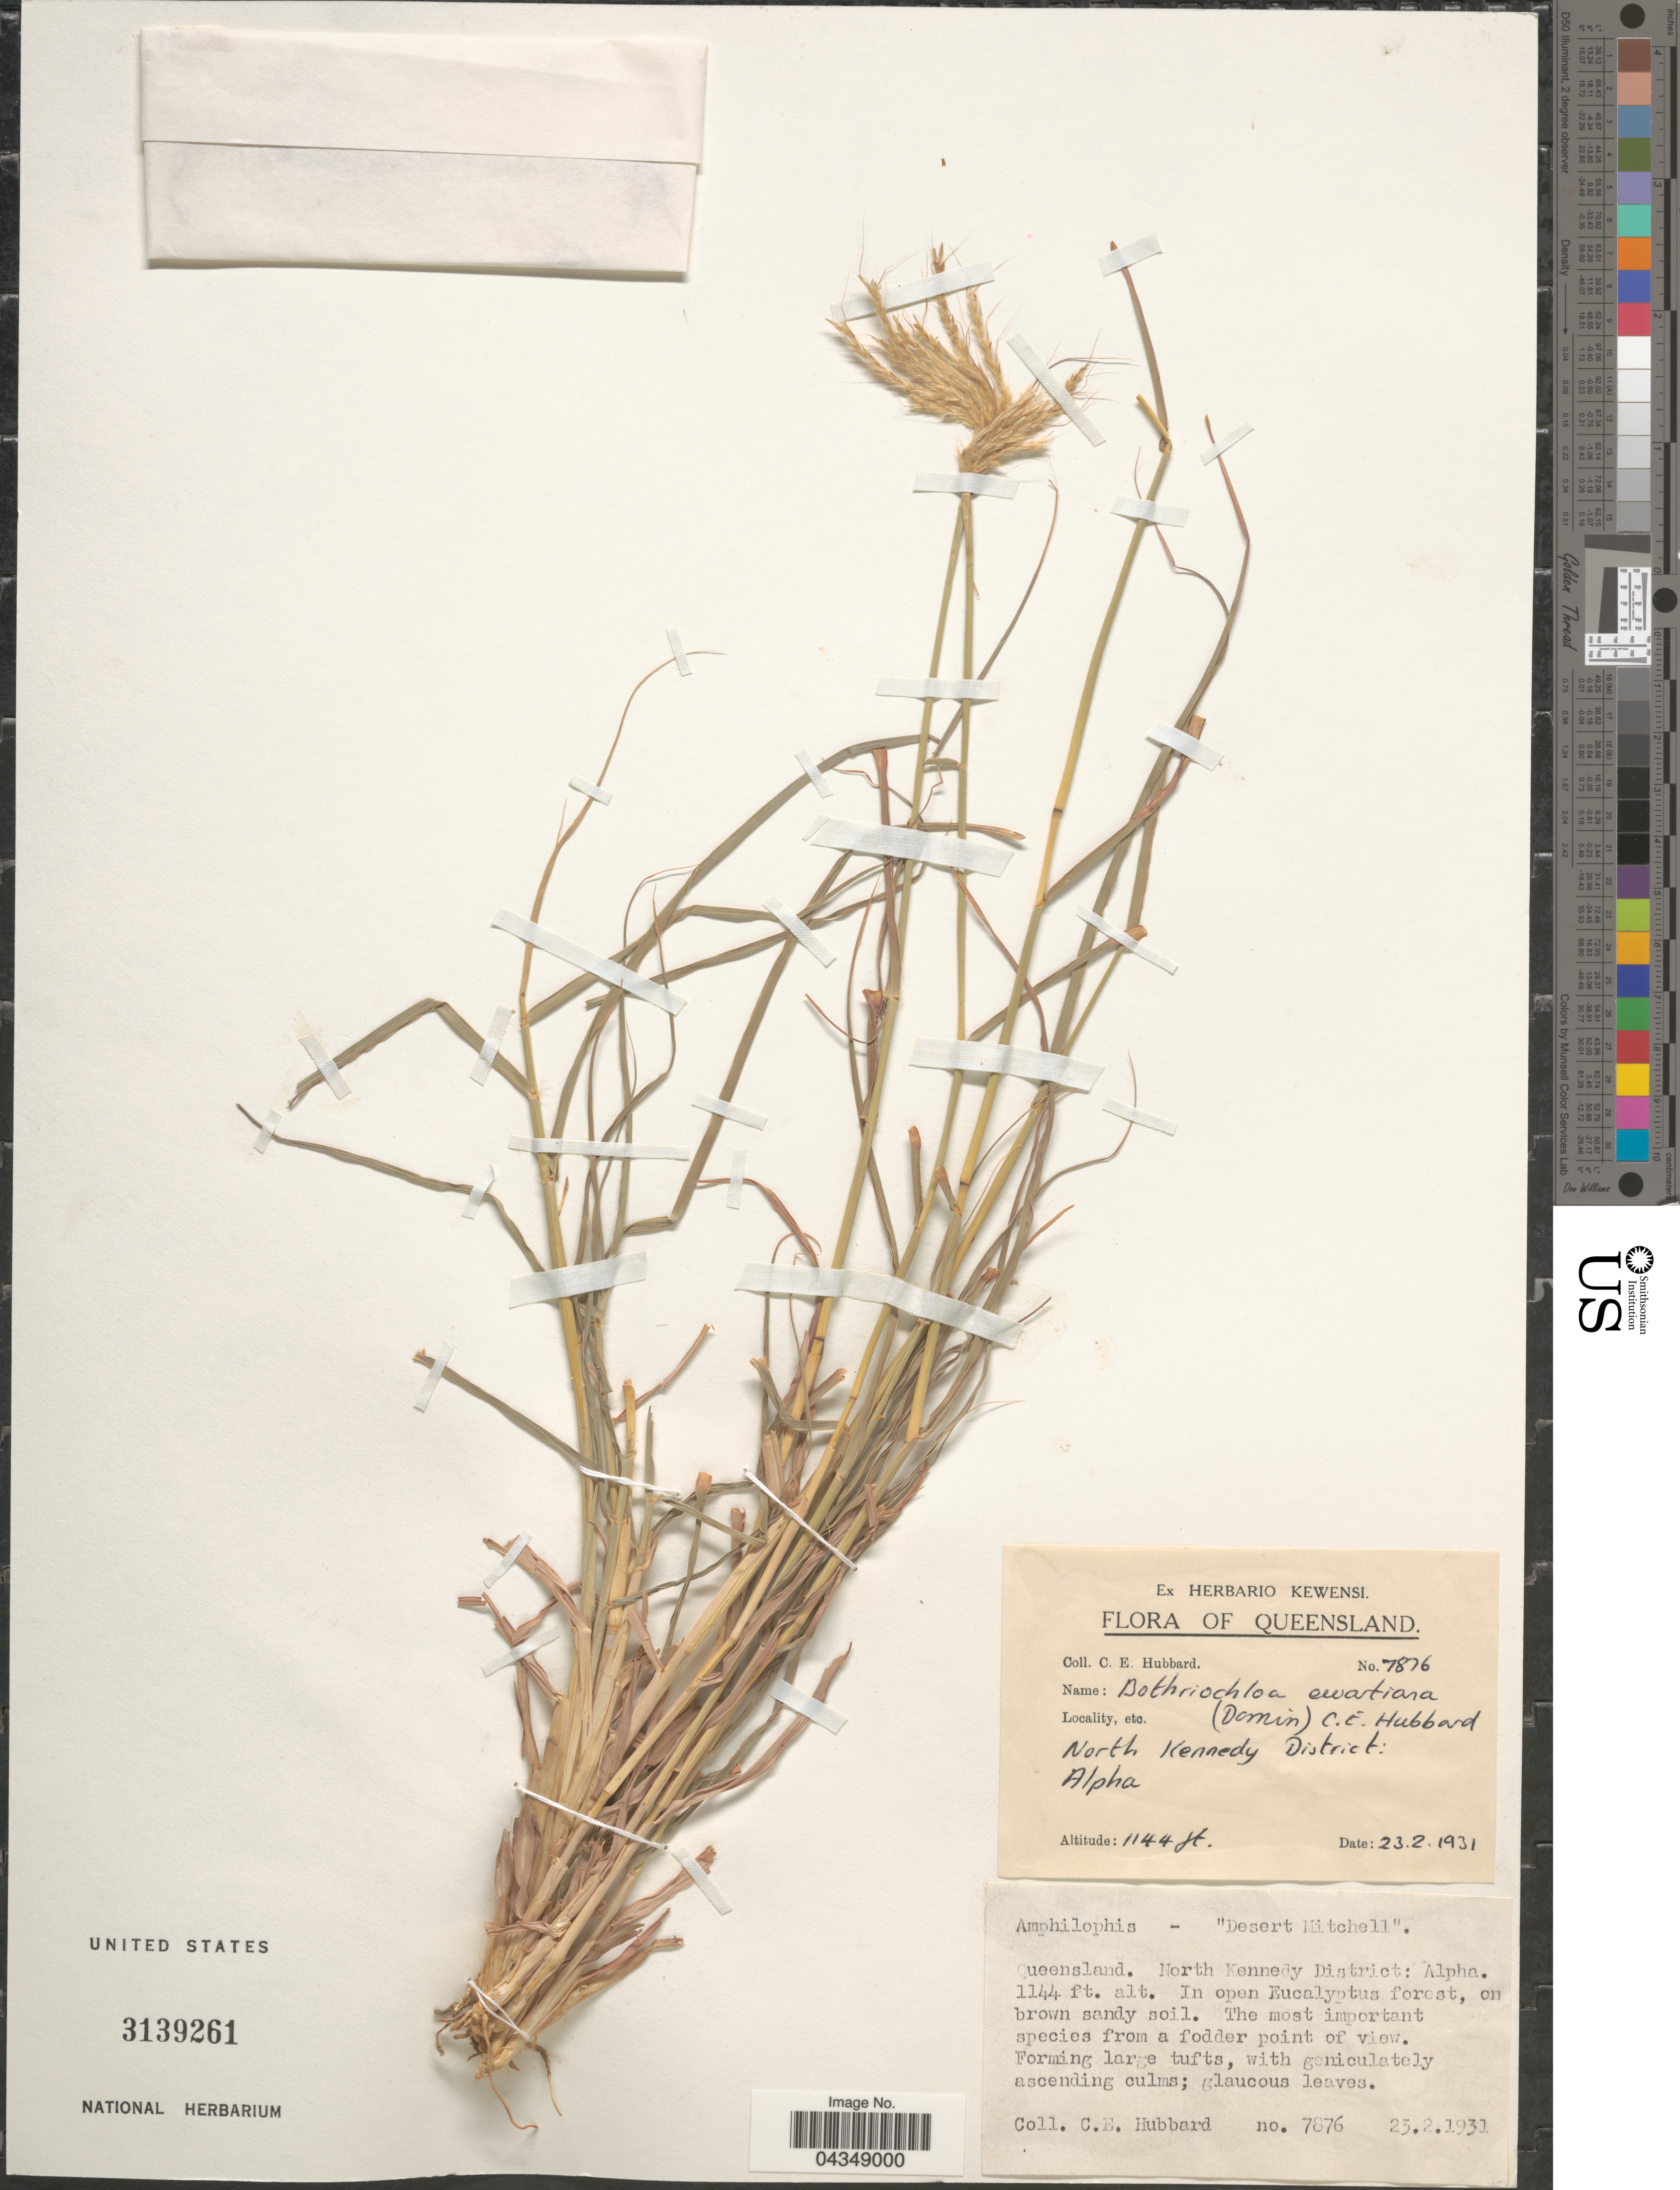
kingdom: Plantae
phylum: Tracheophyta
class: Liliopsida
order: Poales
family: Poaceae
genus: Bothriochloa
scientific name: Bothriochloa ewartiana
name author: (Domin) C. E. Hubb.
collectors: C. E. Hubbard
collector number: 7876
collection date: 1931-02-23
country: Australia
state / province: Queensland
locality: North Kennedy District: Alpha.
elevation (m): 349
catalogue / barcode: US 3139261